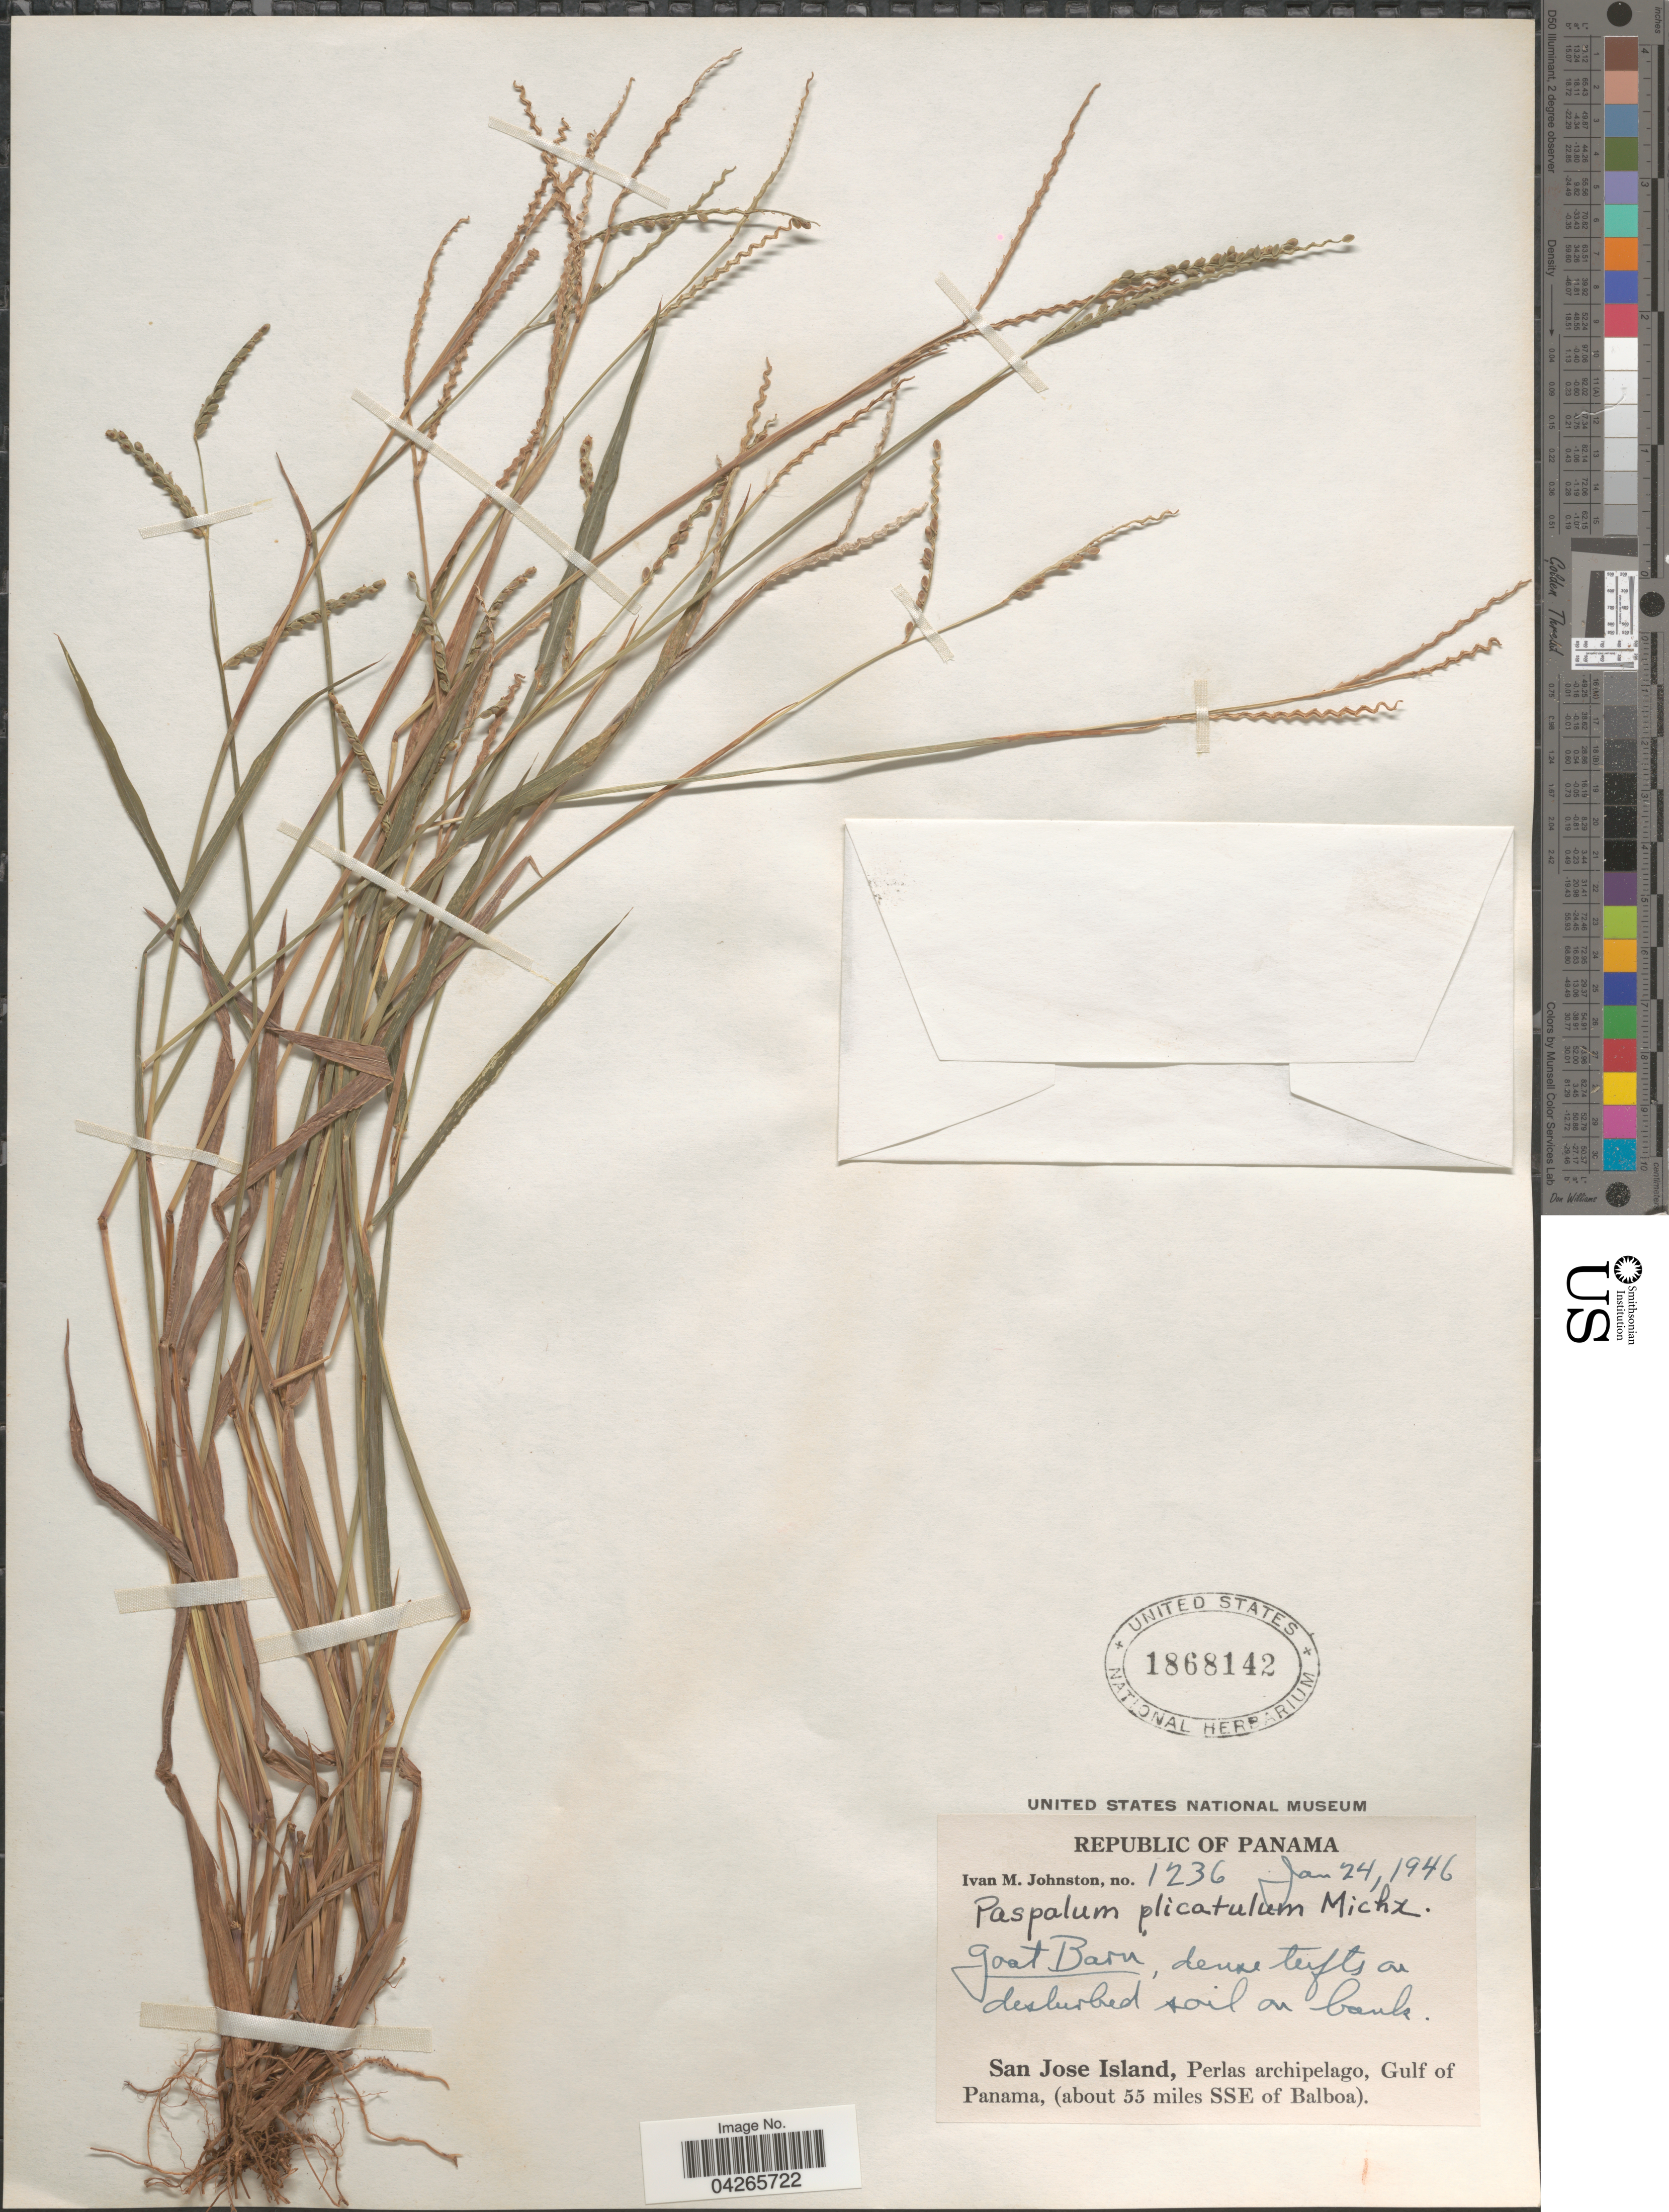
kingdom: Plantae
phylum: Tracheophyta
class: Liliopsida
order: Poales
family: Poaceae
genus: Paspalum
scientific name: Paspalum plicatulum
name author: Michx.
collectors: I.M. Johnston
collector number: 1236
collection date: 1946-01-24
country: Panama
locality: Republic of Panama. Goat Barn, dense tufts on disturbed soil on bank. San Jose Island, Perlas archipelago, Gulf of Panama, (about 55 miles SSE of Balboa).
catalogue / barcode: US 1868142